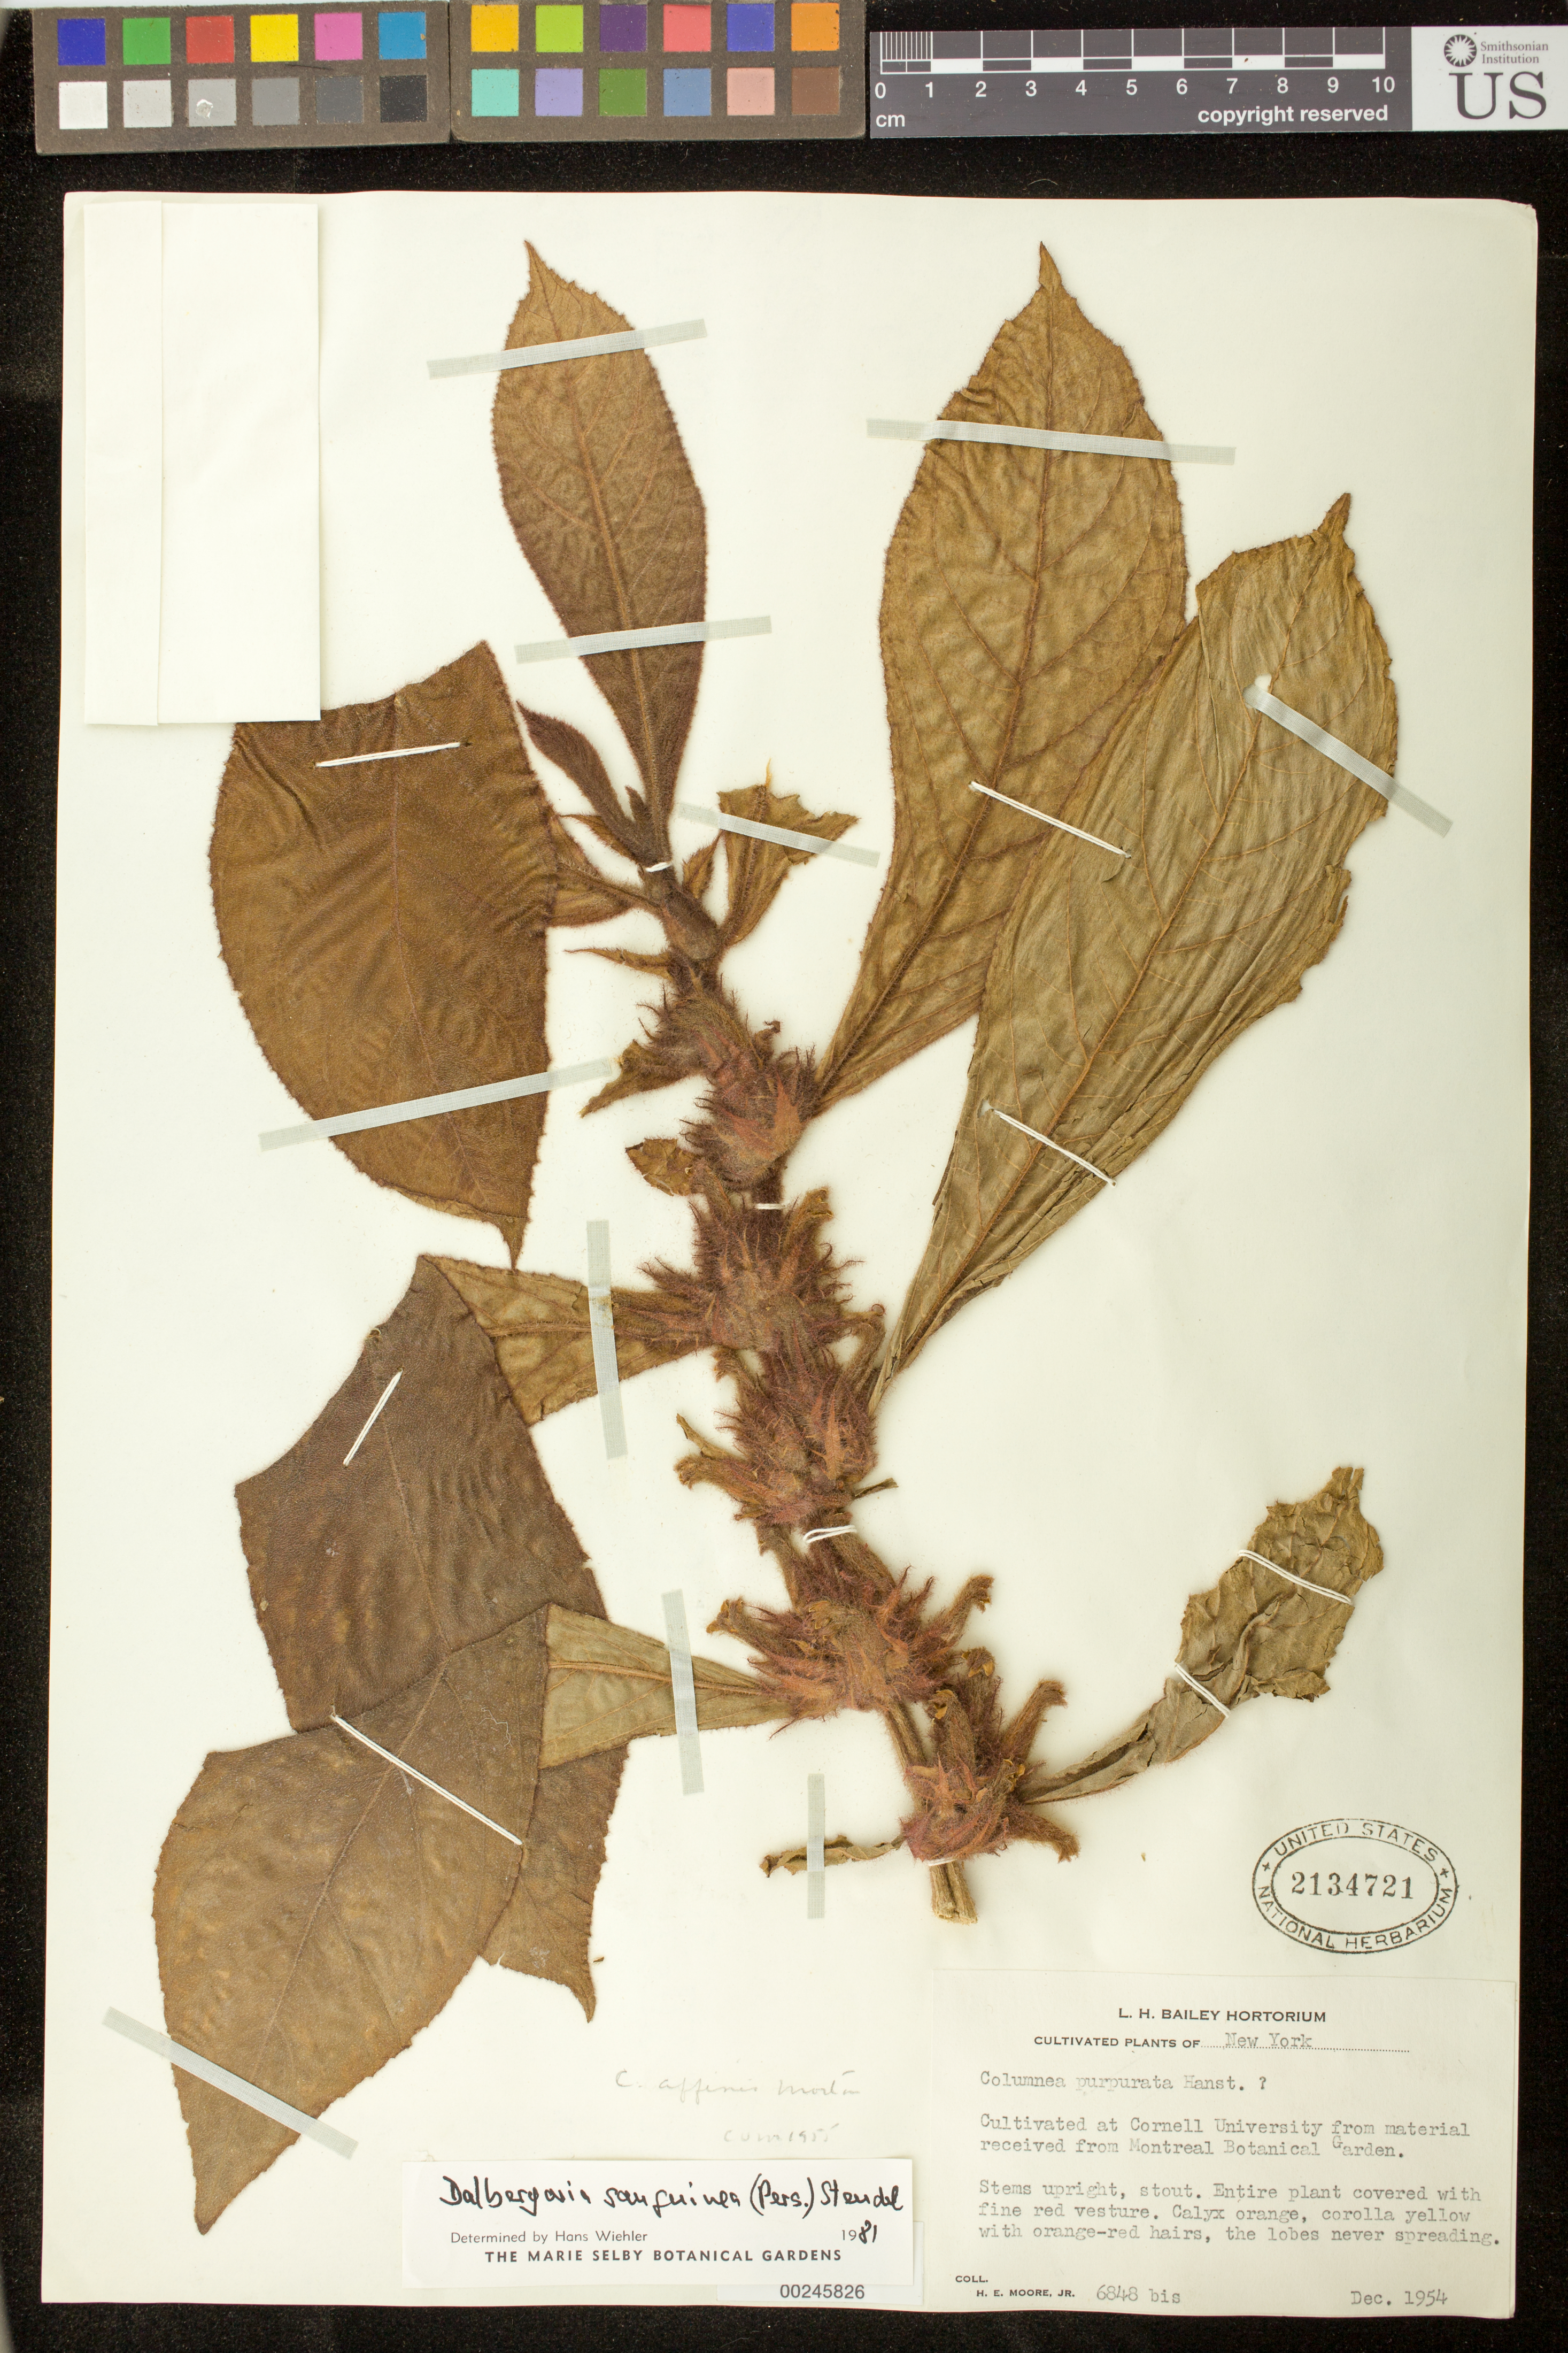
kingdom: Plantae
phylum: Tracheophyta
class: Magnoliopsida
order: Lamiales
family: Gesneriaceae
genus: Columnea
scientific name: Columnea sanguinea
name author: (Pers.) Hanst.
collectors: H. E. Moore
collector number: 6848 bis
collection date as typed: Dec 1954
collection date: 1954-12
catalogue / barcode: US 2134721